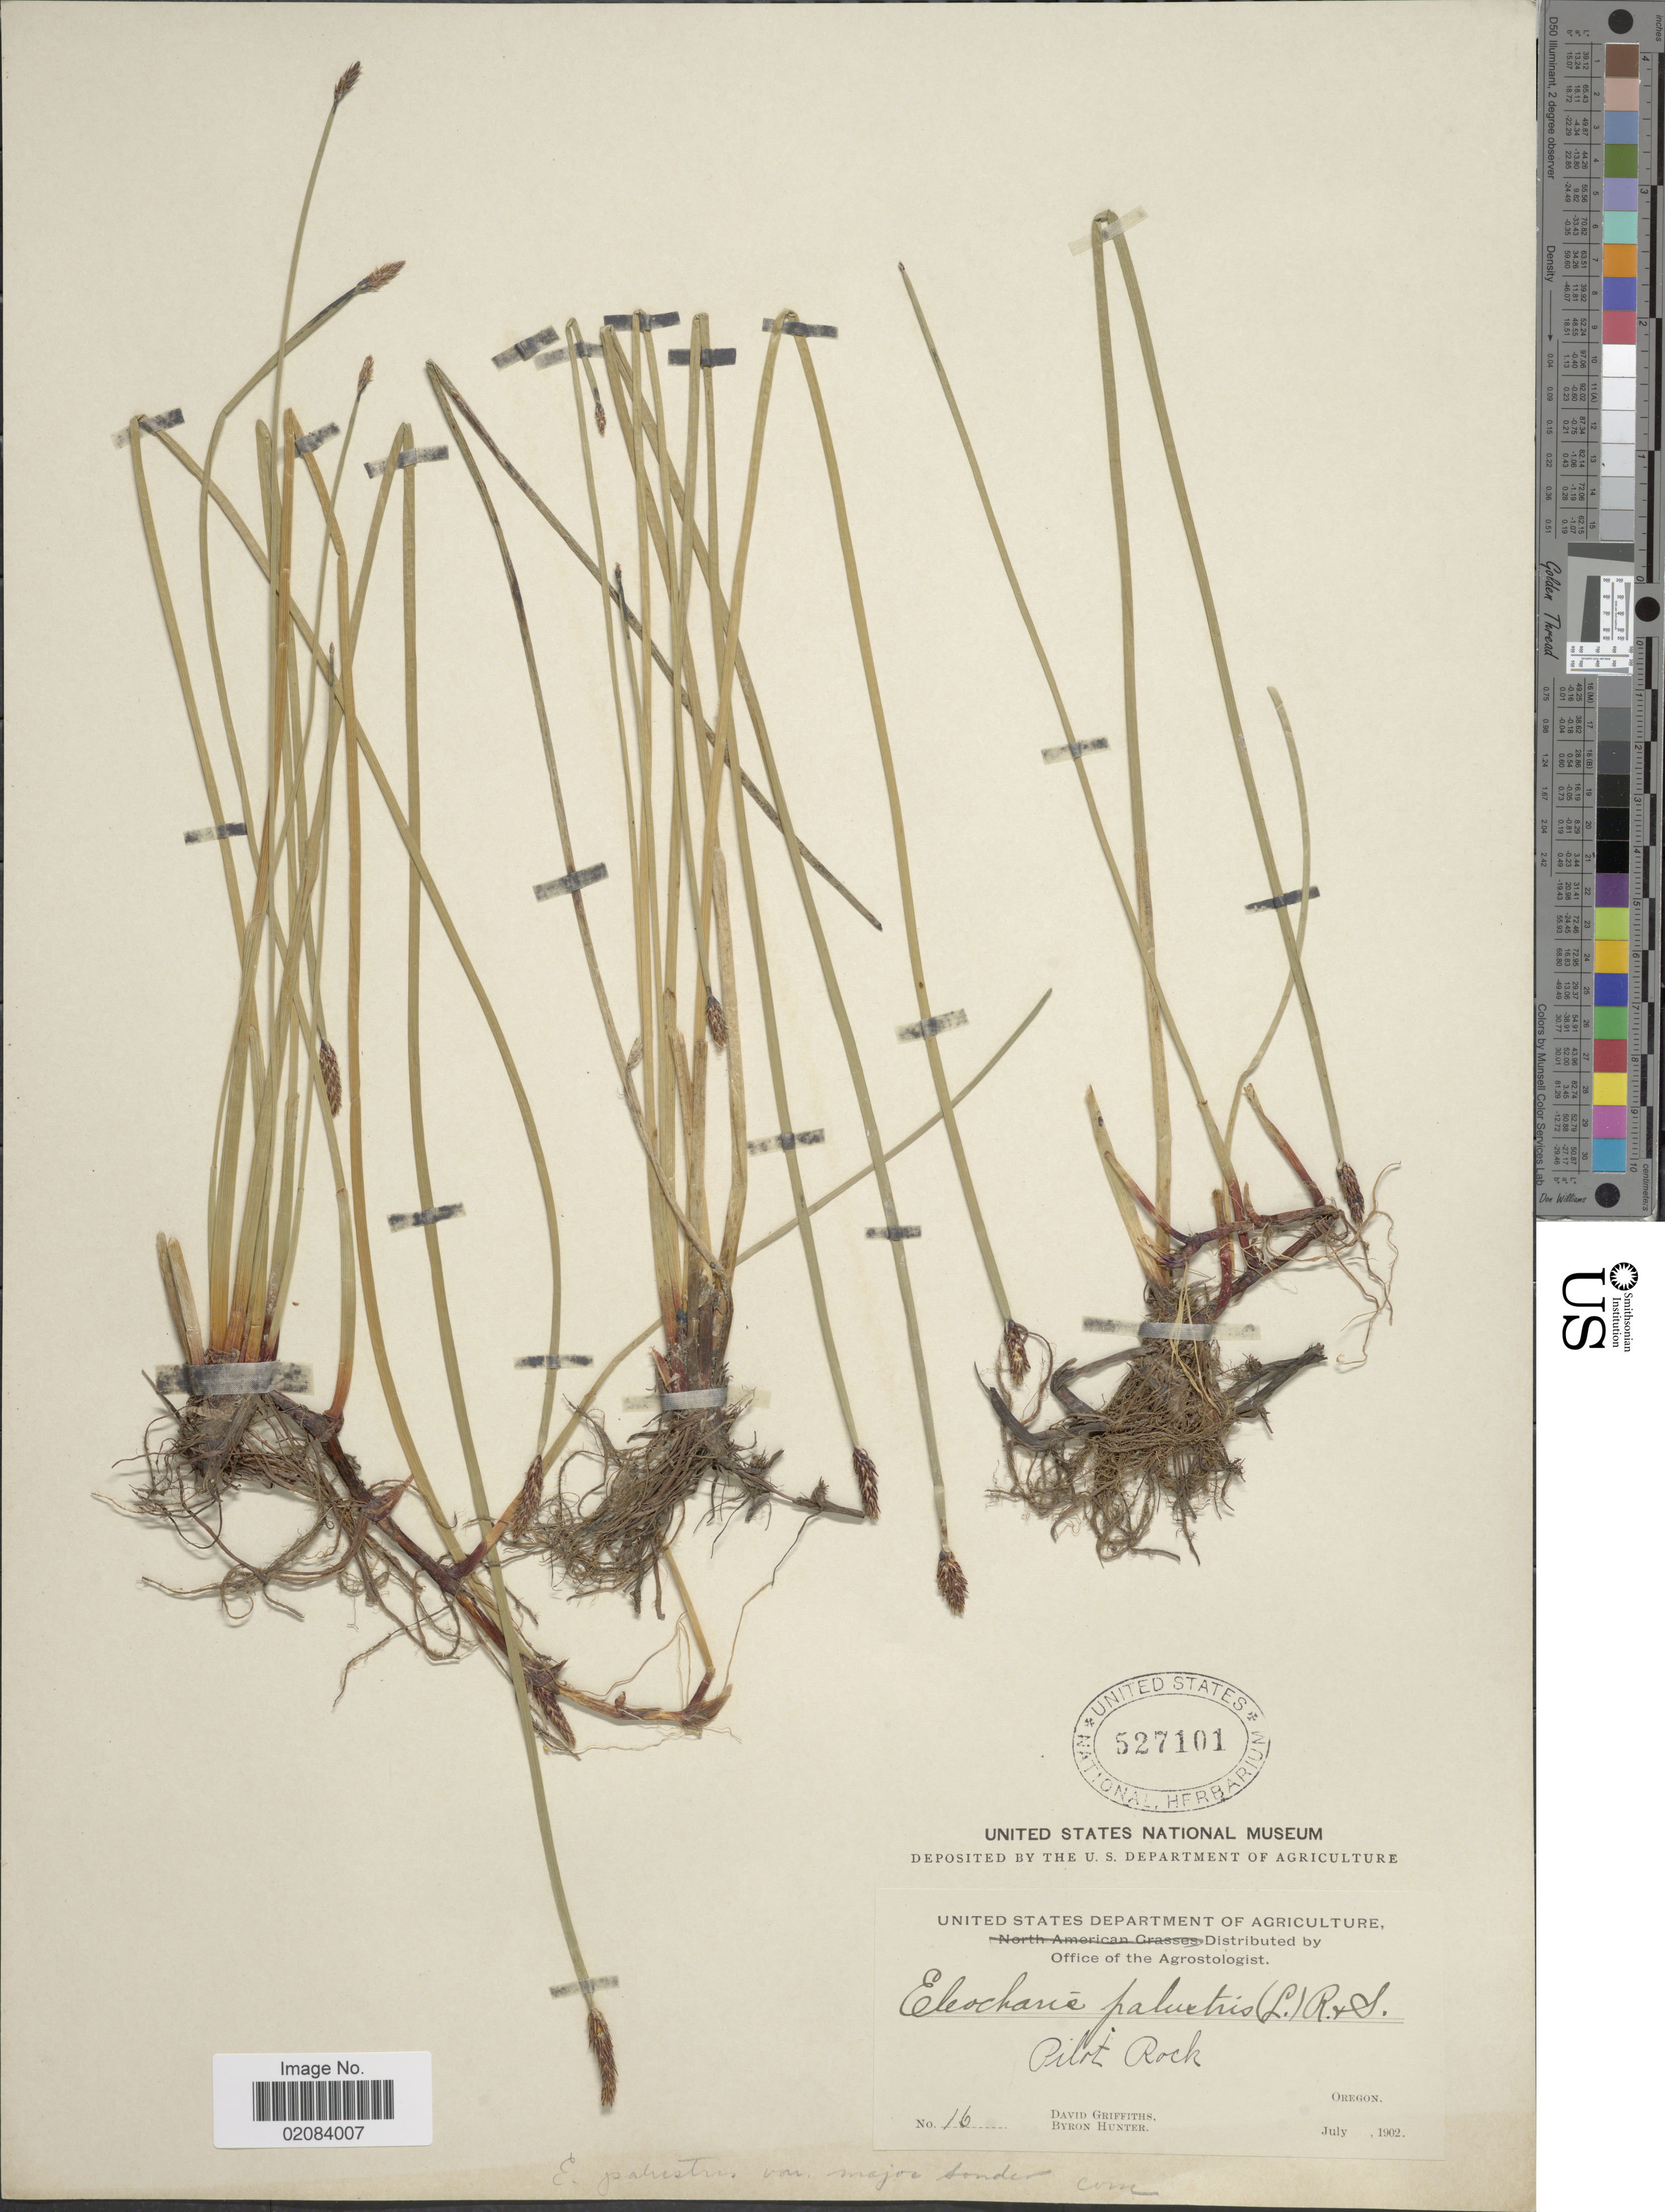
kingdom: Plantae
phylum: Tracheophyta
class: Liliopsida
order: Poales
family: Cyperaceae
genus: Eleocharis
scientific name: Eleocharis palustris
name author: (L.) Roem. & Schult.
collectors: D. Griffiths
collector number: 16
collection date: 1902-07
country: United States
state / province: Oregon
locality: Pilot Rock. Oregon.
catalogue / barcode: US 527101